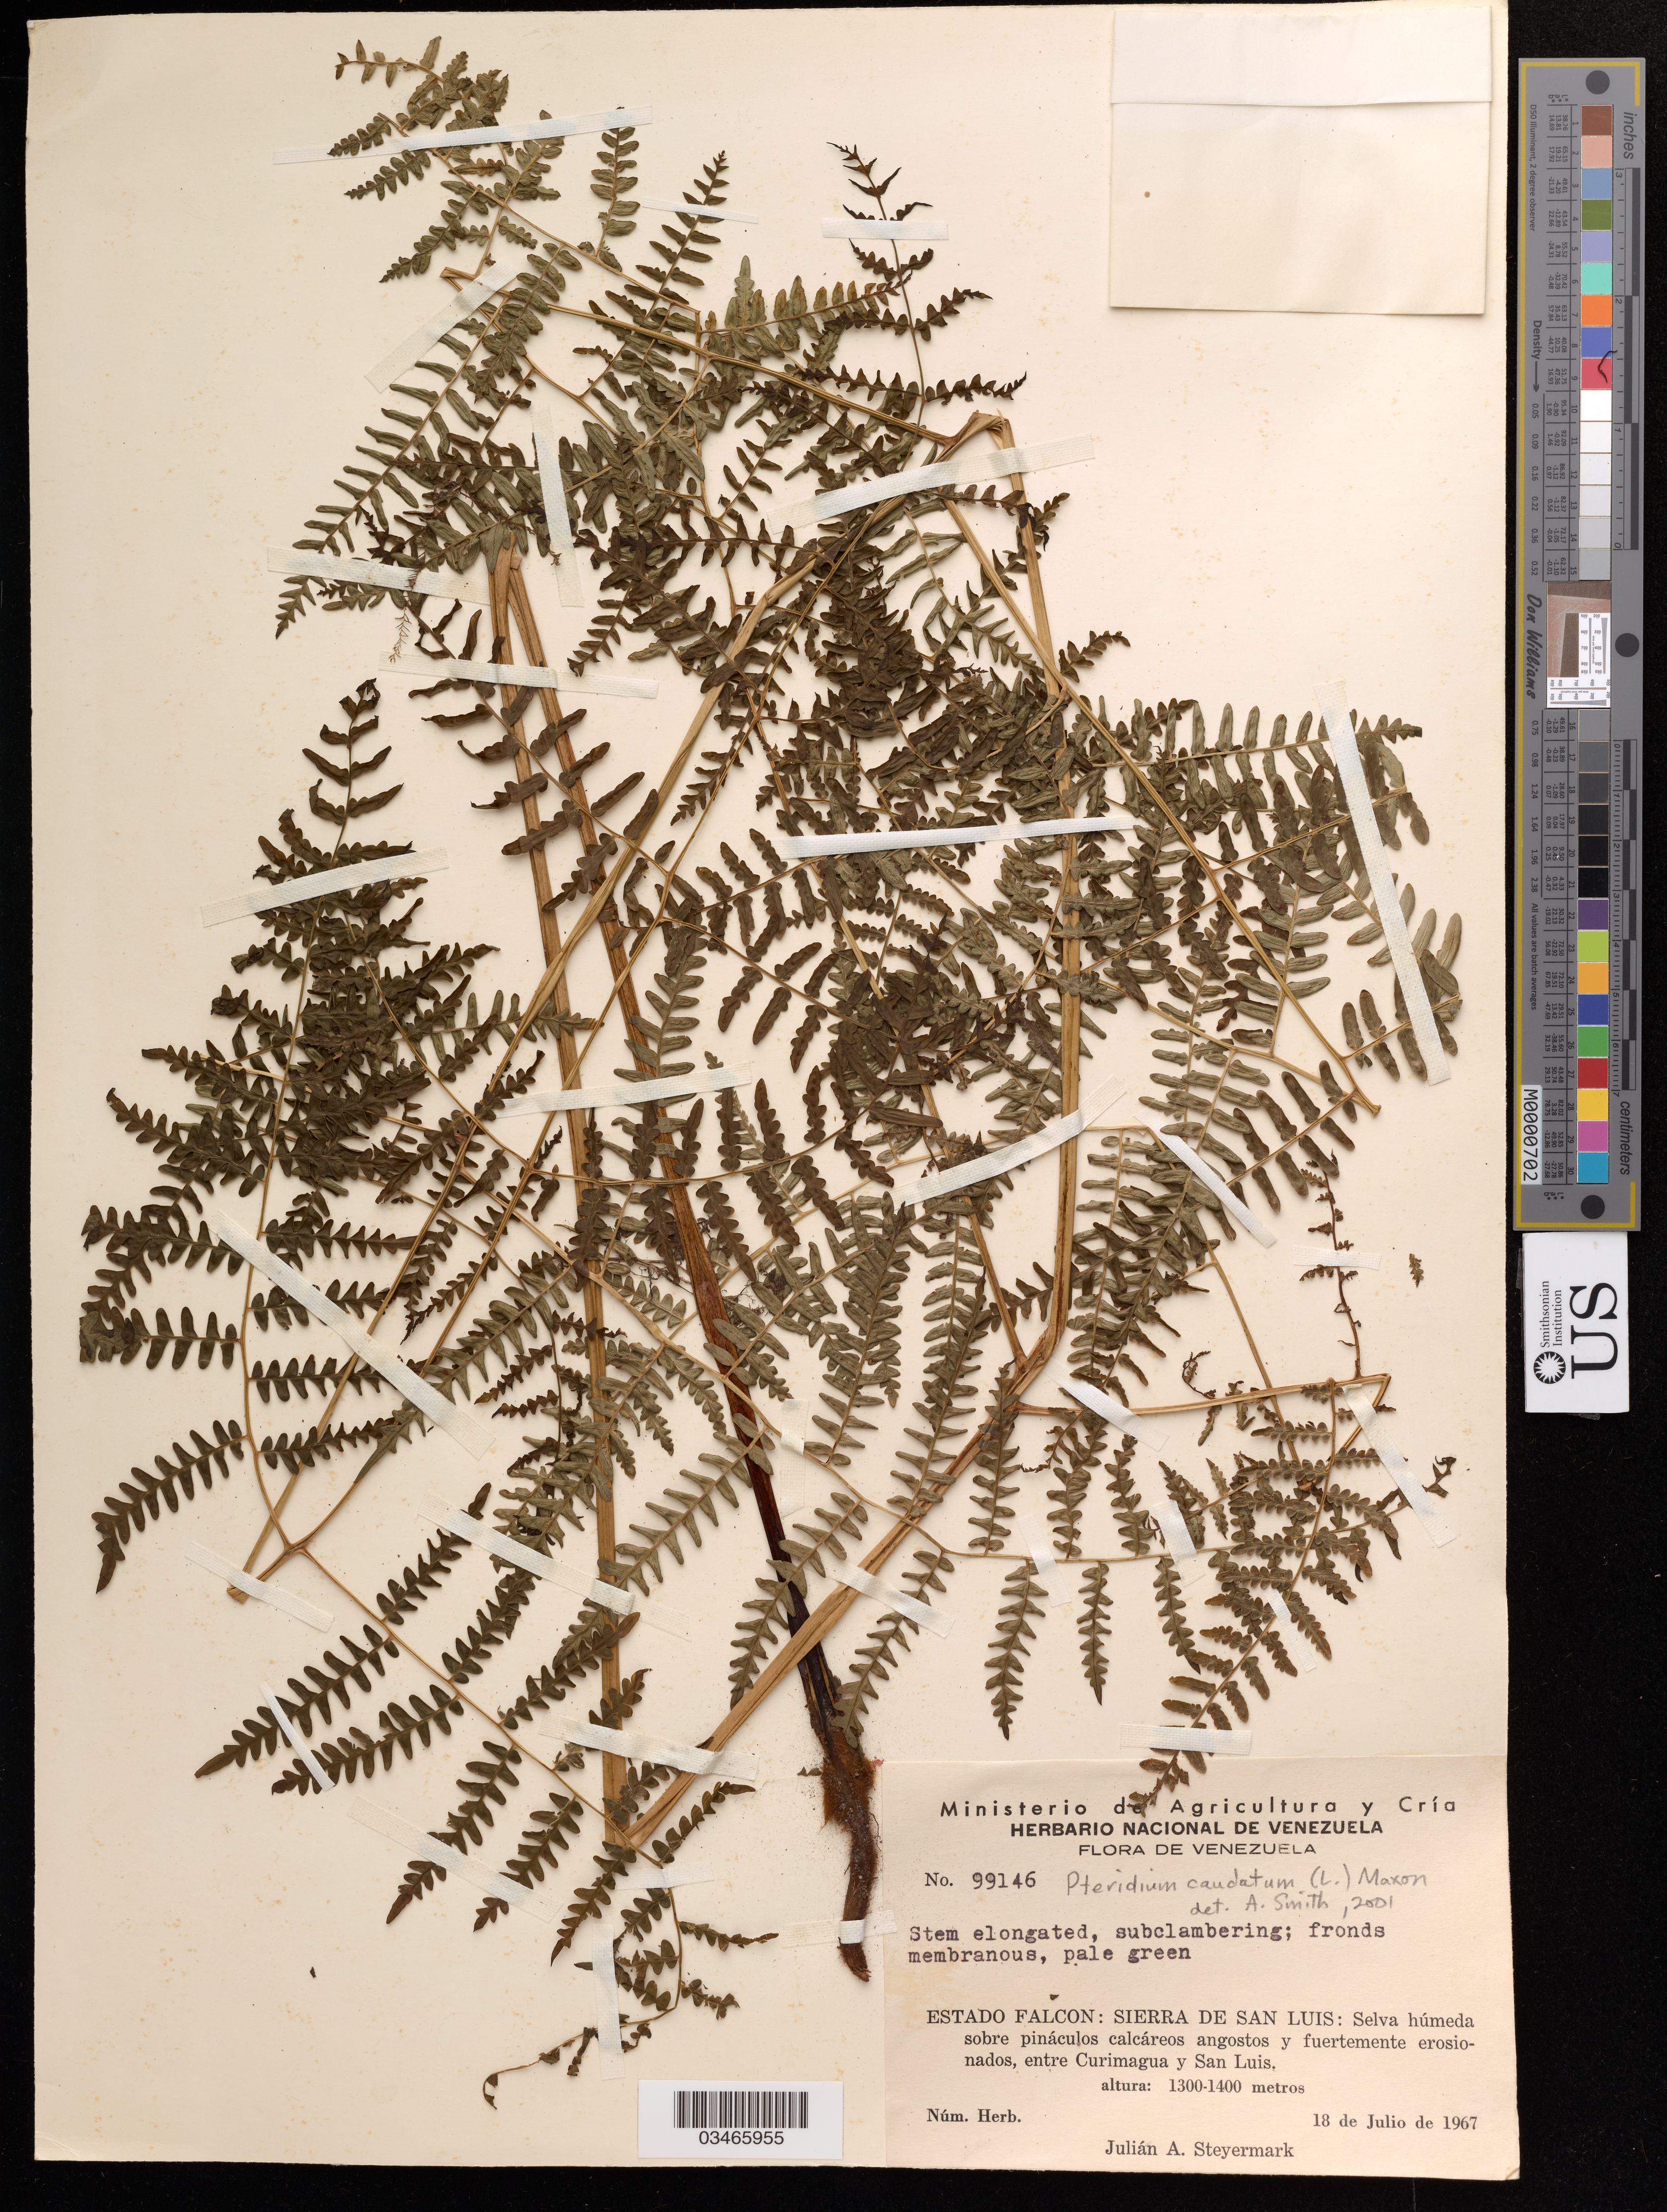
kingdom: Plantae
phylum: Tracheophyta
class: Polypodiopsida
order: Polypodiales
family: Dennstaedtiaceae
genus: Pteridium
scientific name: Pteridium caudatum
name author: (L.) Maxon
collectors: J. Steyermark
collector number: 99146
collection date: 1967-07-18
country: Venezuela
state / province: Falcon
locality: Sierra de San Luis: Selva húmeda sobre pináculos calcáreos angostos y fuertemente erosionados, entre Curimangua y San Luis.